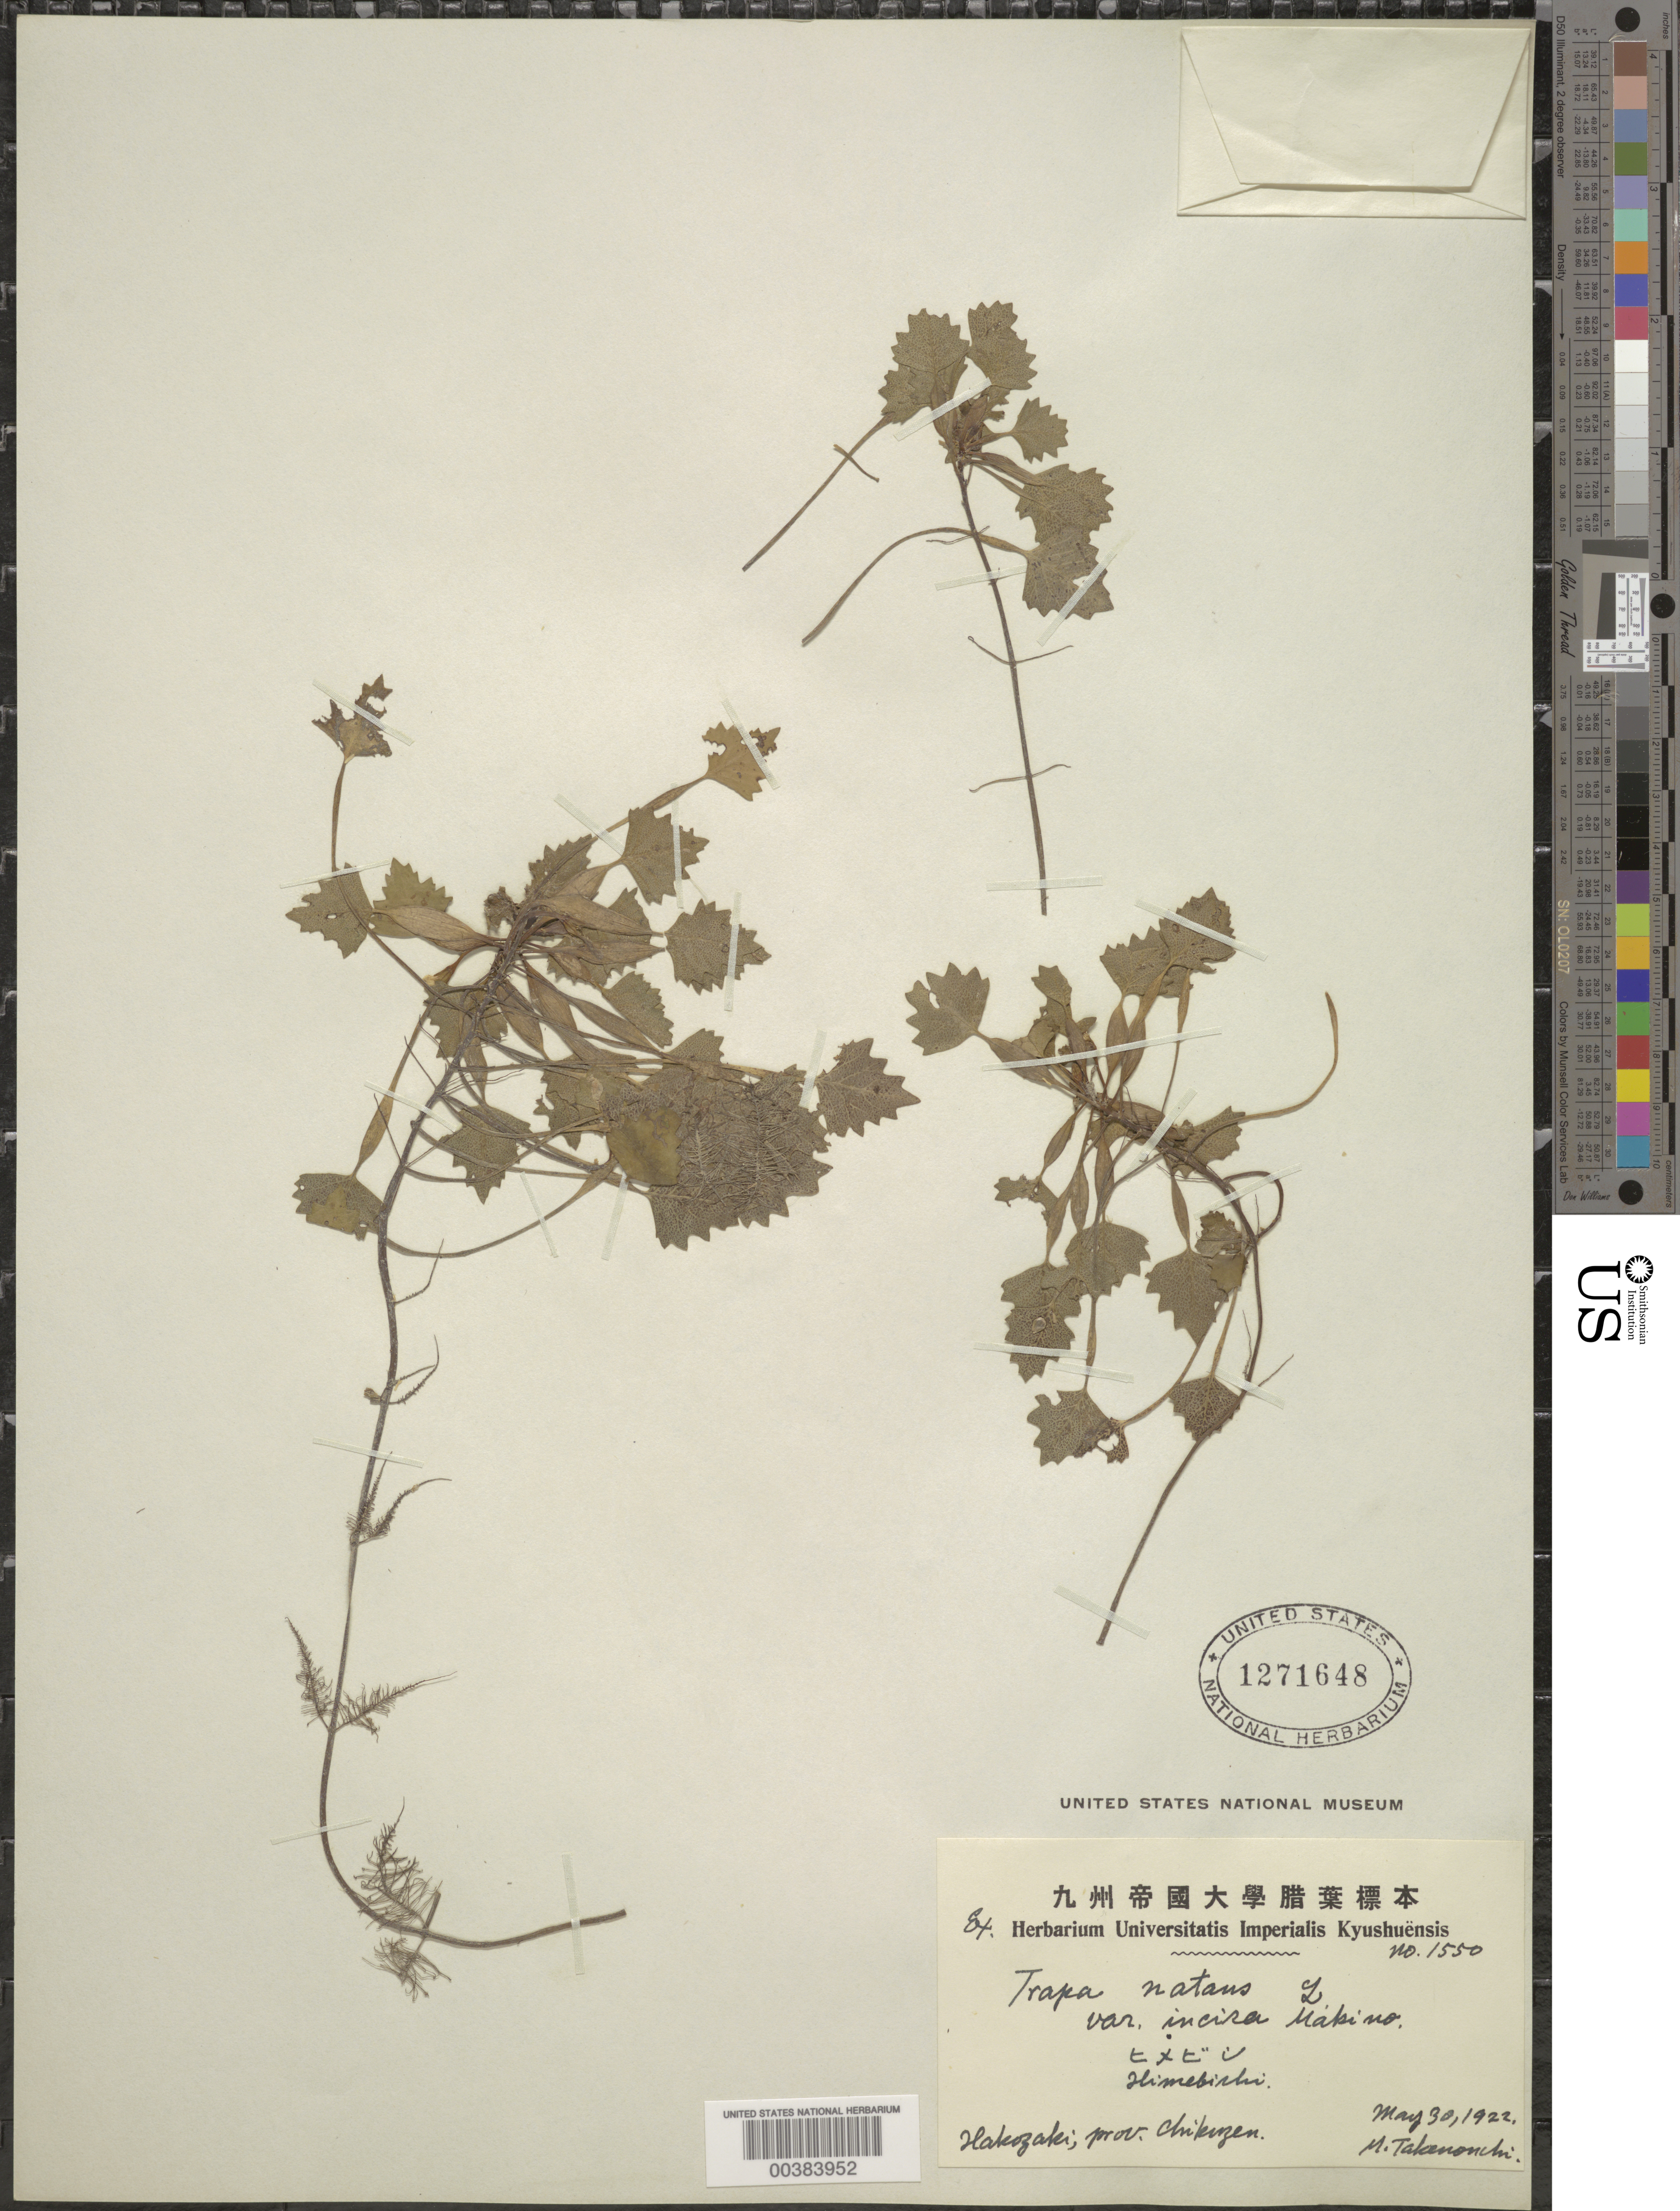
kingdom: Plantae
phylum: Tracheophyta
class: Magnoliopsida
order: Myrtales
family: Lythraceae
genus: Trapa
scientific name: Trapa incisa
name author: Siebold & Zucc.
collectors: M. Takenonchi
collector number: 1550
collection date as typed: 30 May 1922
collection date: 1922-05-30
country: Japan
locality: Hakozaki, prov. chikuzen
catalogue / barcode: US 1271648